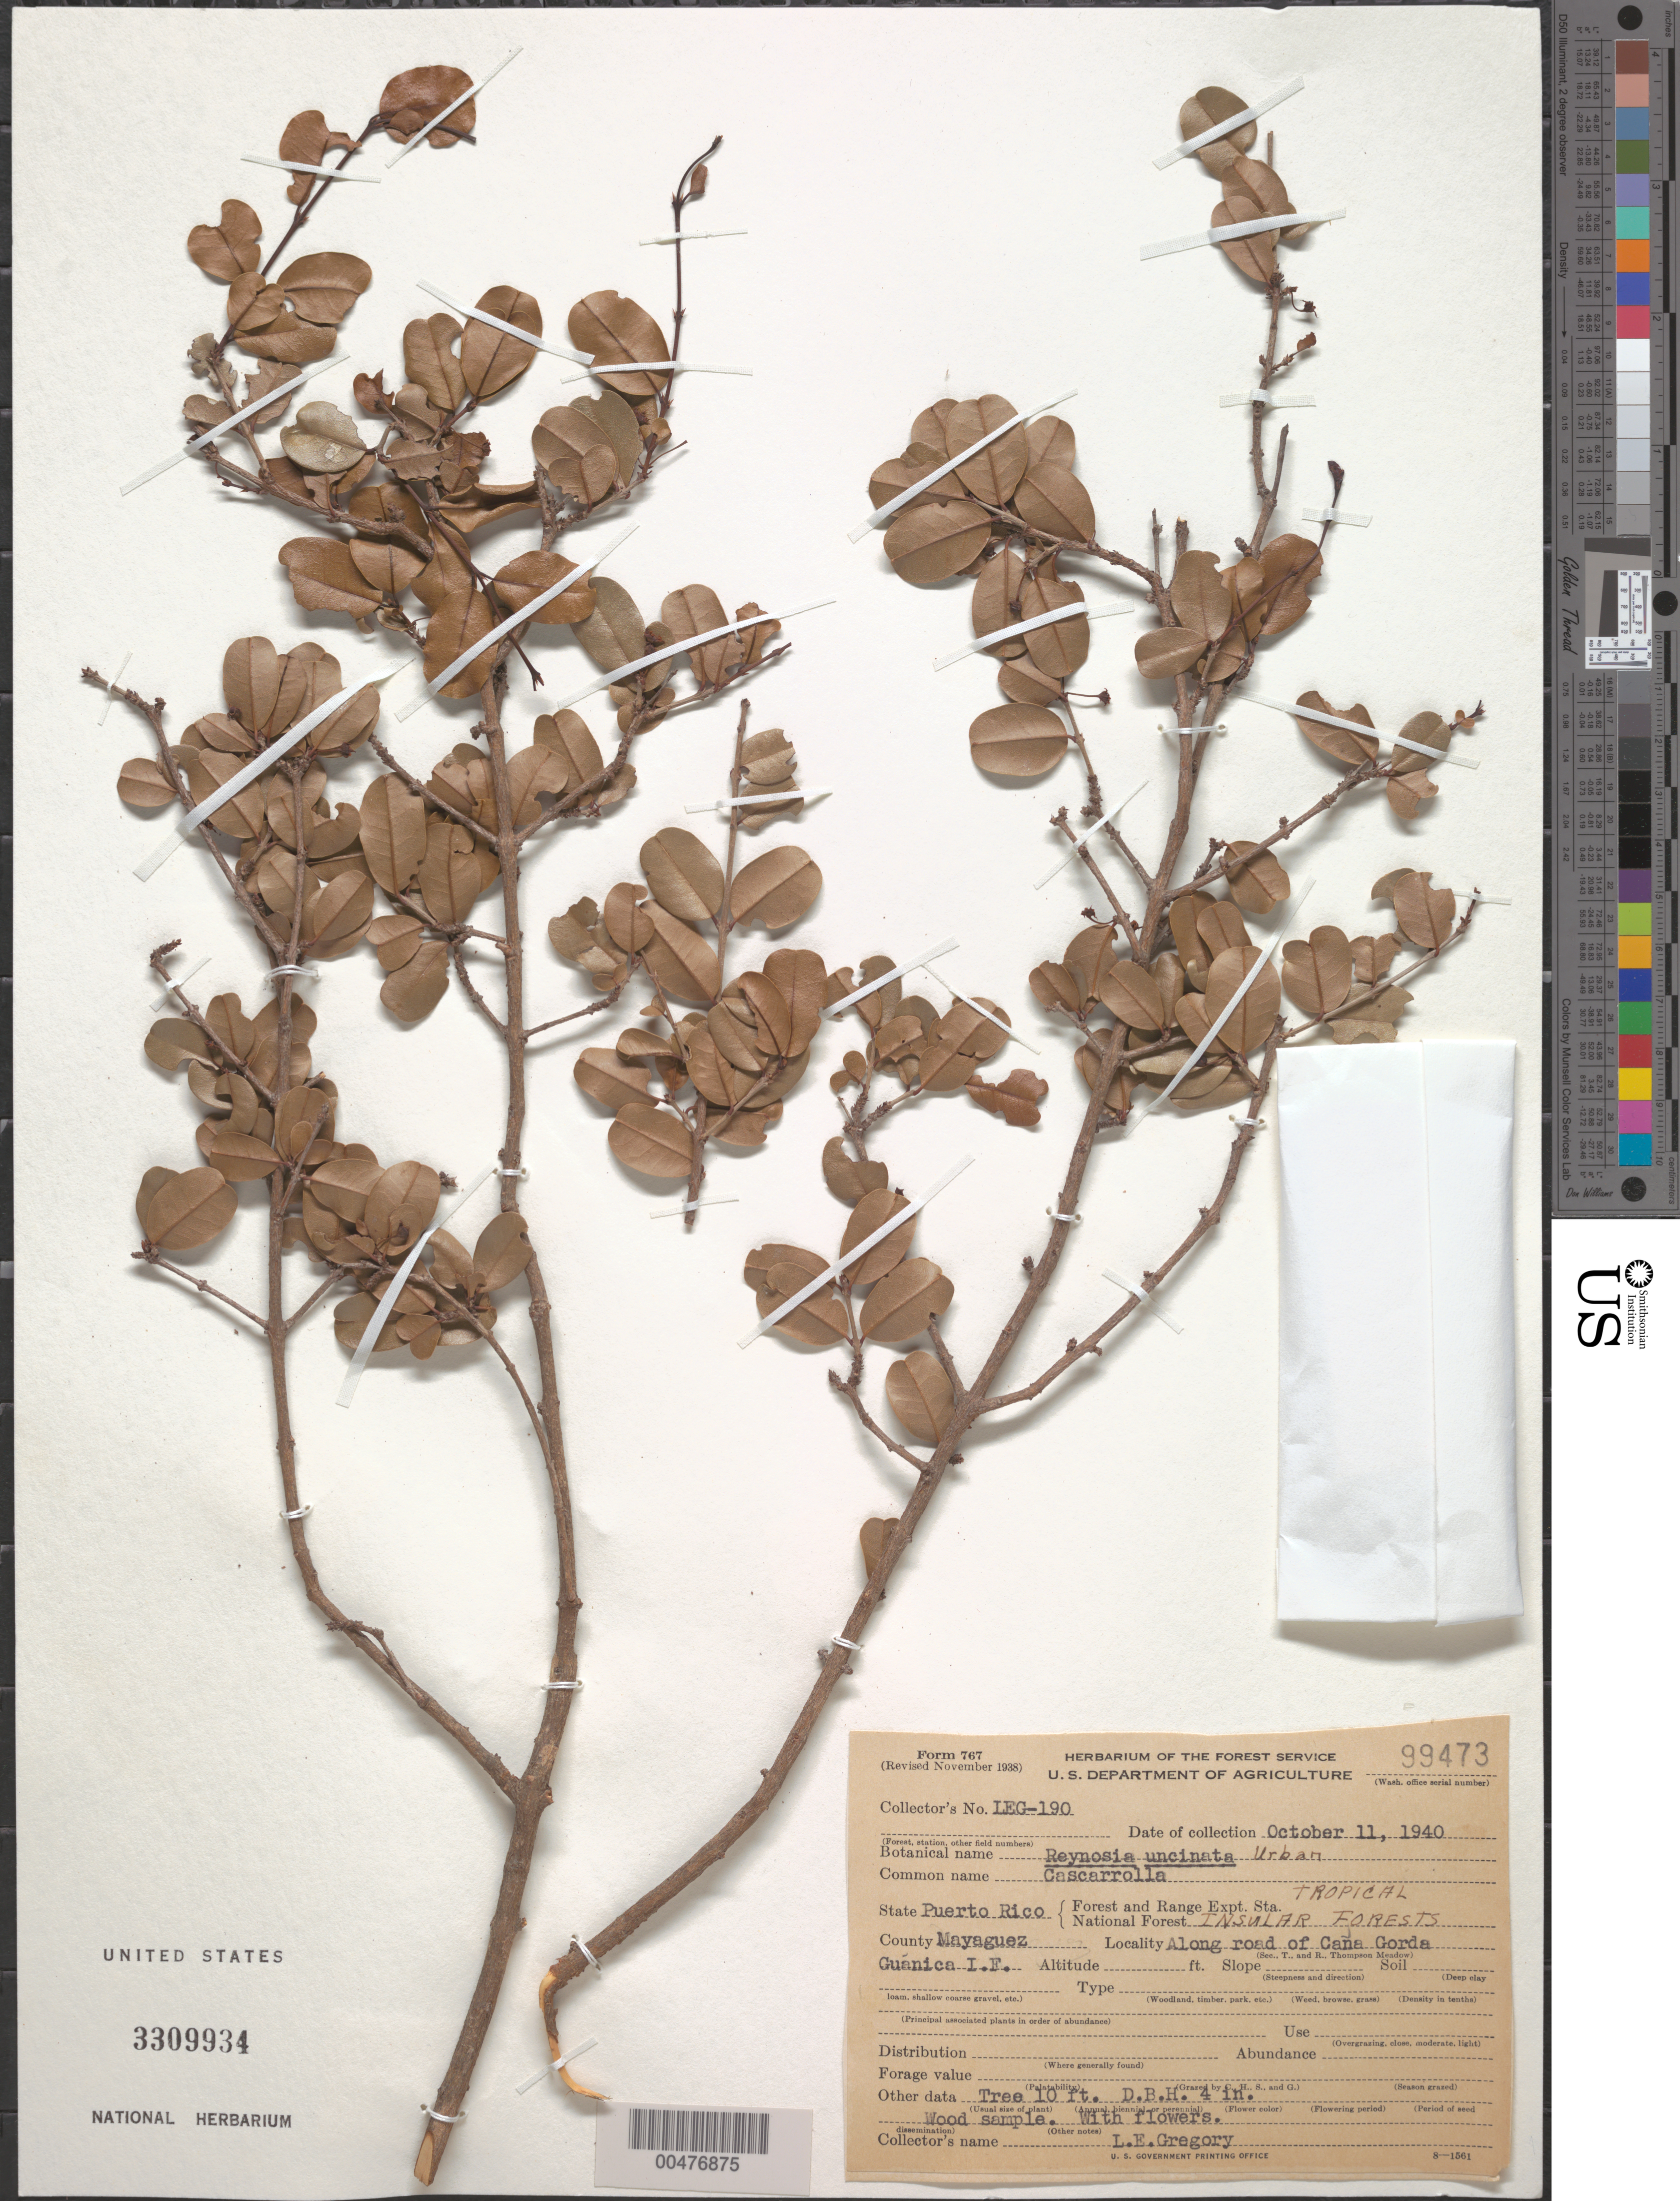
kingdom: Plantae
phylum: Tracheophyta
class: Magnoliopsida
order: Asterales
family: Asteraceae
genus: Pseudelephantopus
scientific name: Pseudelephantopus spicatus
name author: (Juss. ex Aubl.) C.F. Baker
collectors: A. E. Ricksecker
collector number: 190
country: U.S. Virgin Islands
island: St. Croix Island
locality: Bassin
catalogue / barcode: US 3309934